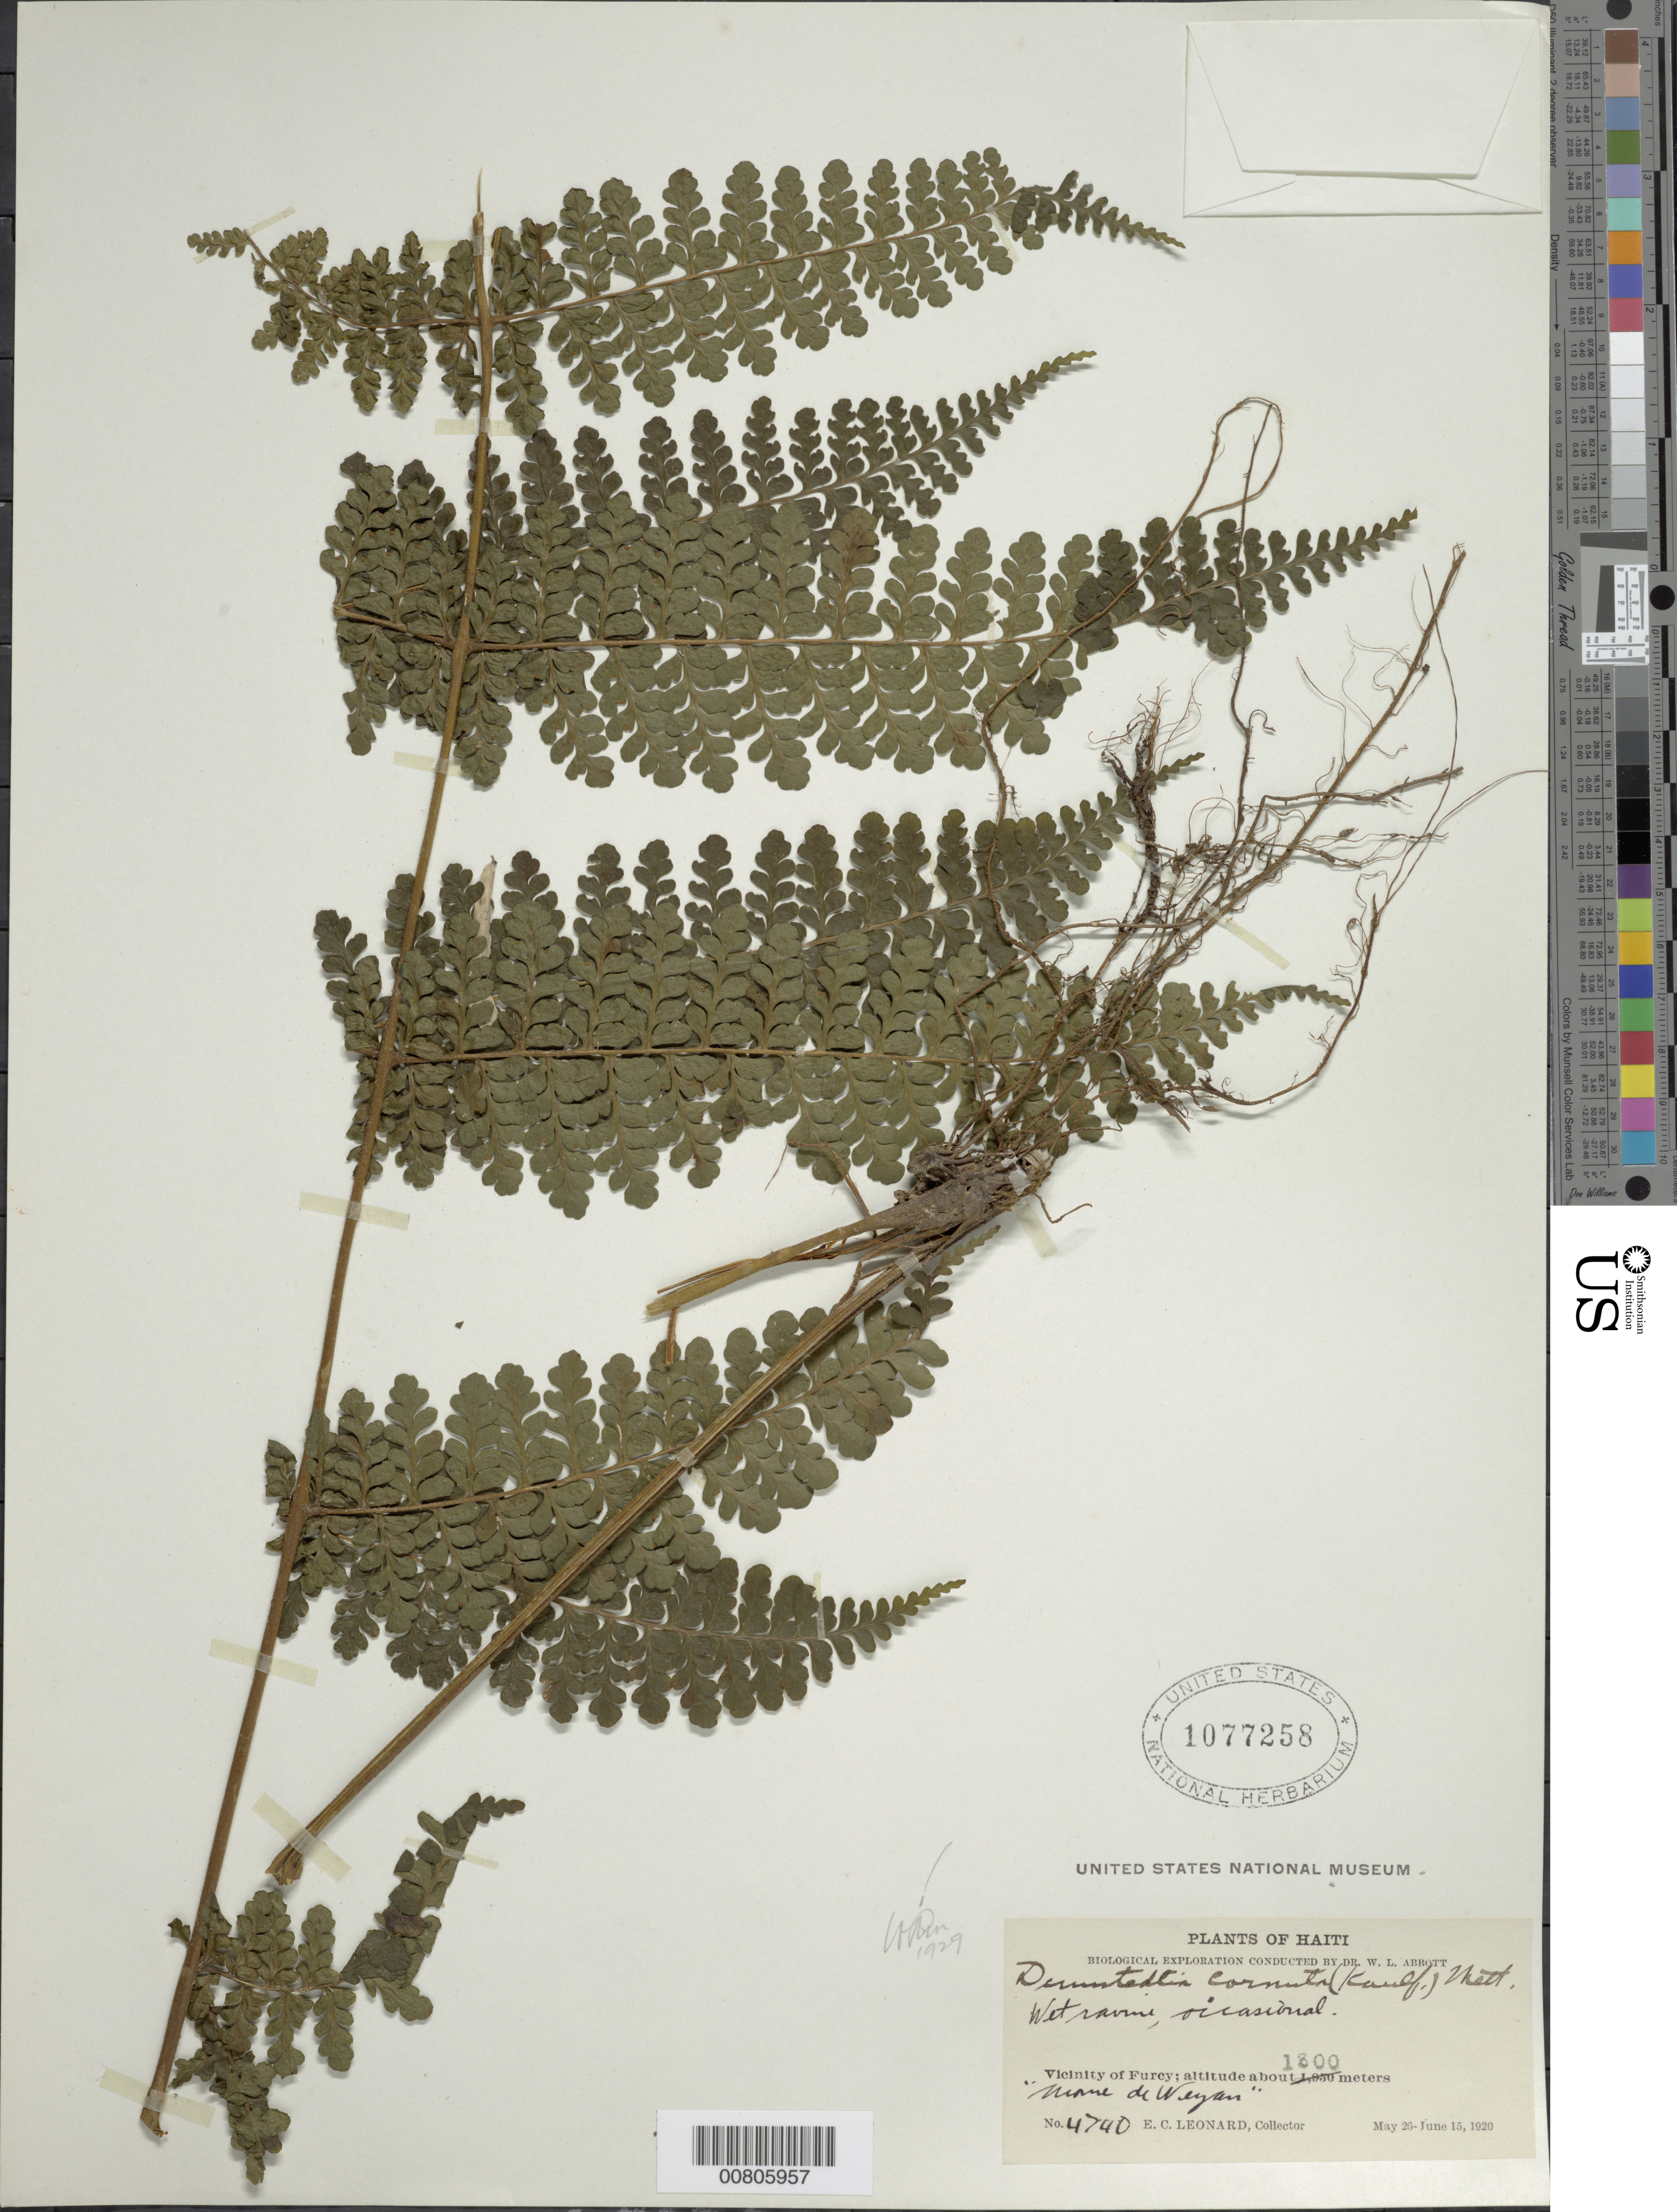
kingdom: Plantae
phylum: Tracheophyta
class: Polypodiopsida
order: Polypodiales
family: Dennstaedtiaceae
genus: Dennstaedtia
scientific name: Dennstaedtia cornuta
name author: (Kaulf.) Mett.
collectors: E. C. Leonard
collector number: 4740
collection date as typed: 26 May 1920 to 15 Jun 1920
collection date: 1920-05-26/1920-06-15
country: Haiti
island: Hispaniola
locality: Furcy vicinity, Morne de Wegan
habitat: Wet ravine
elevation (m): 1300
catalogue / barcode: US 1077258